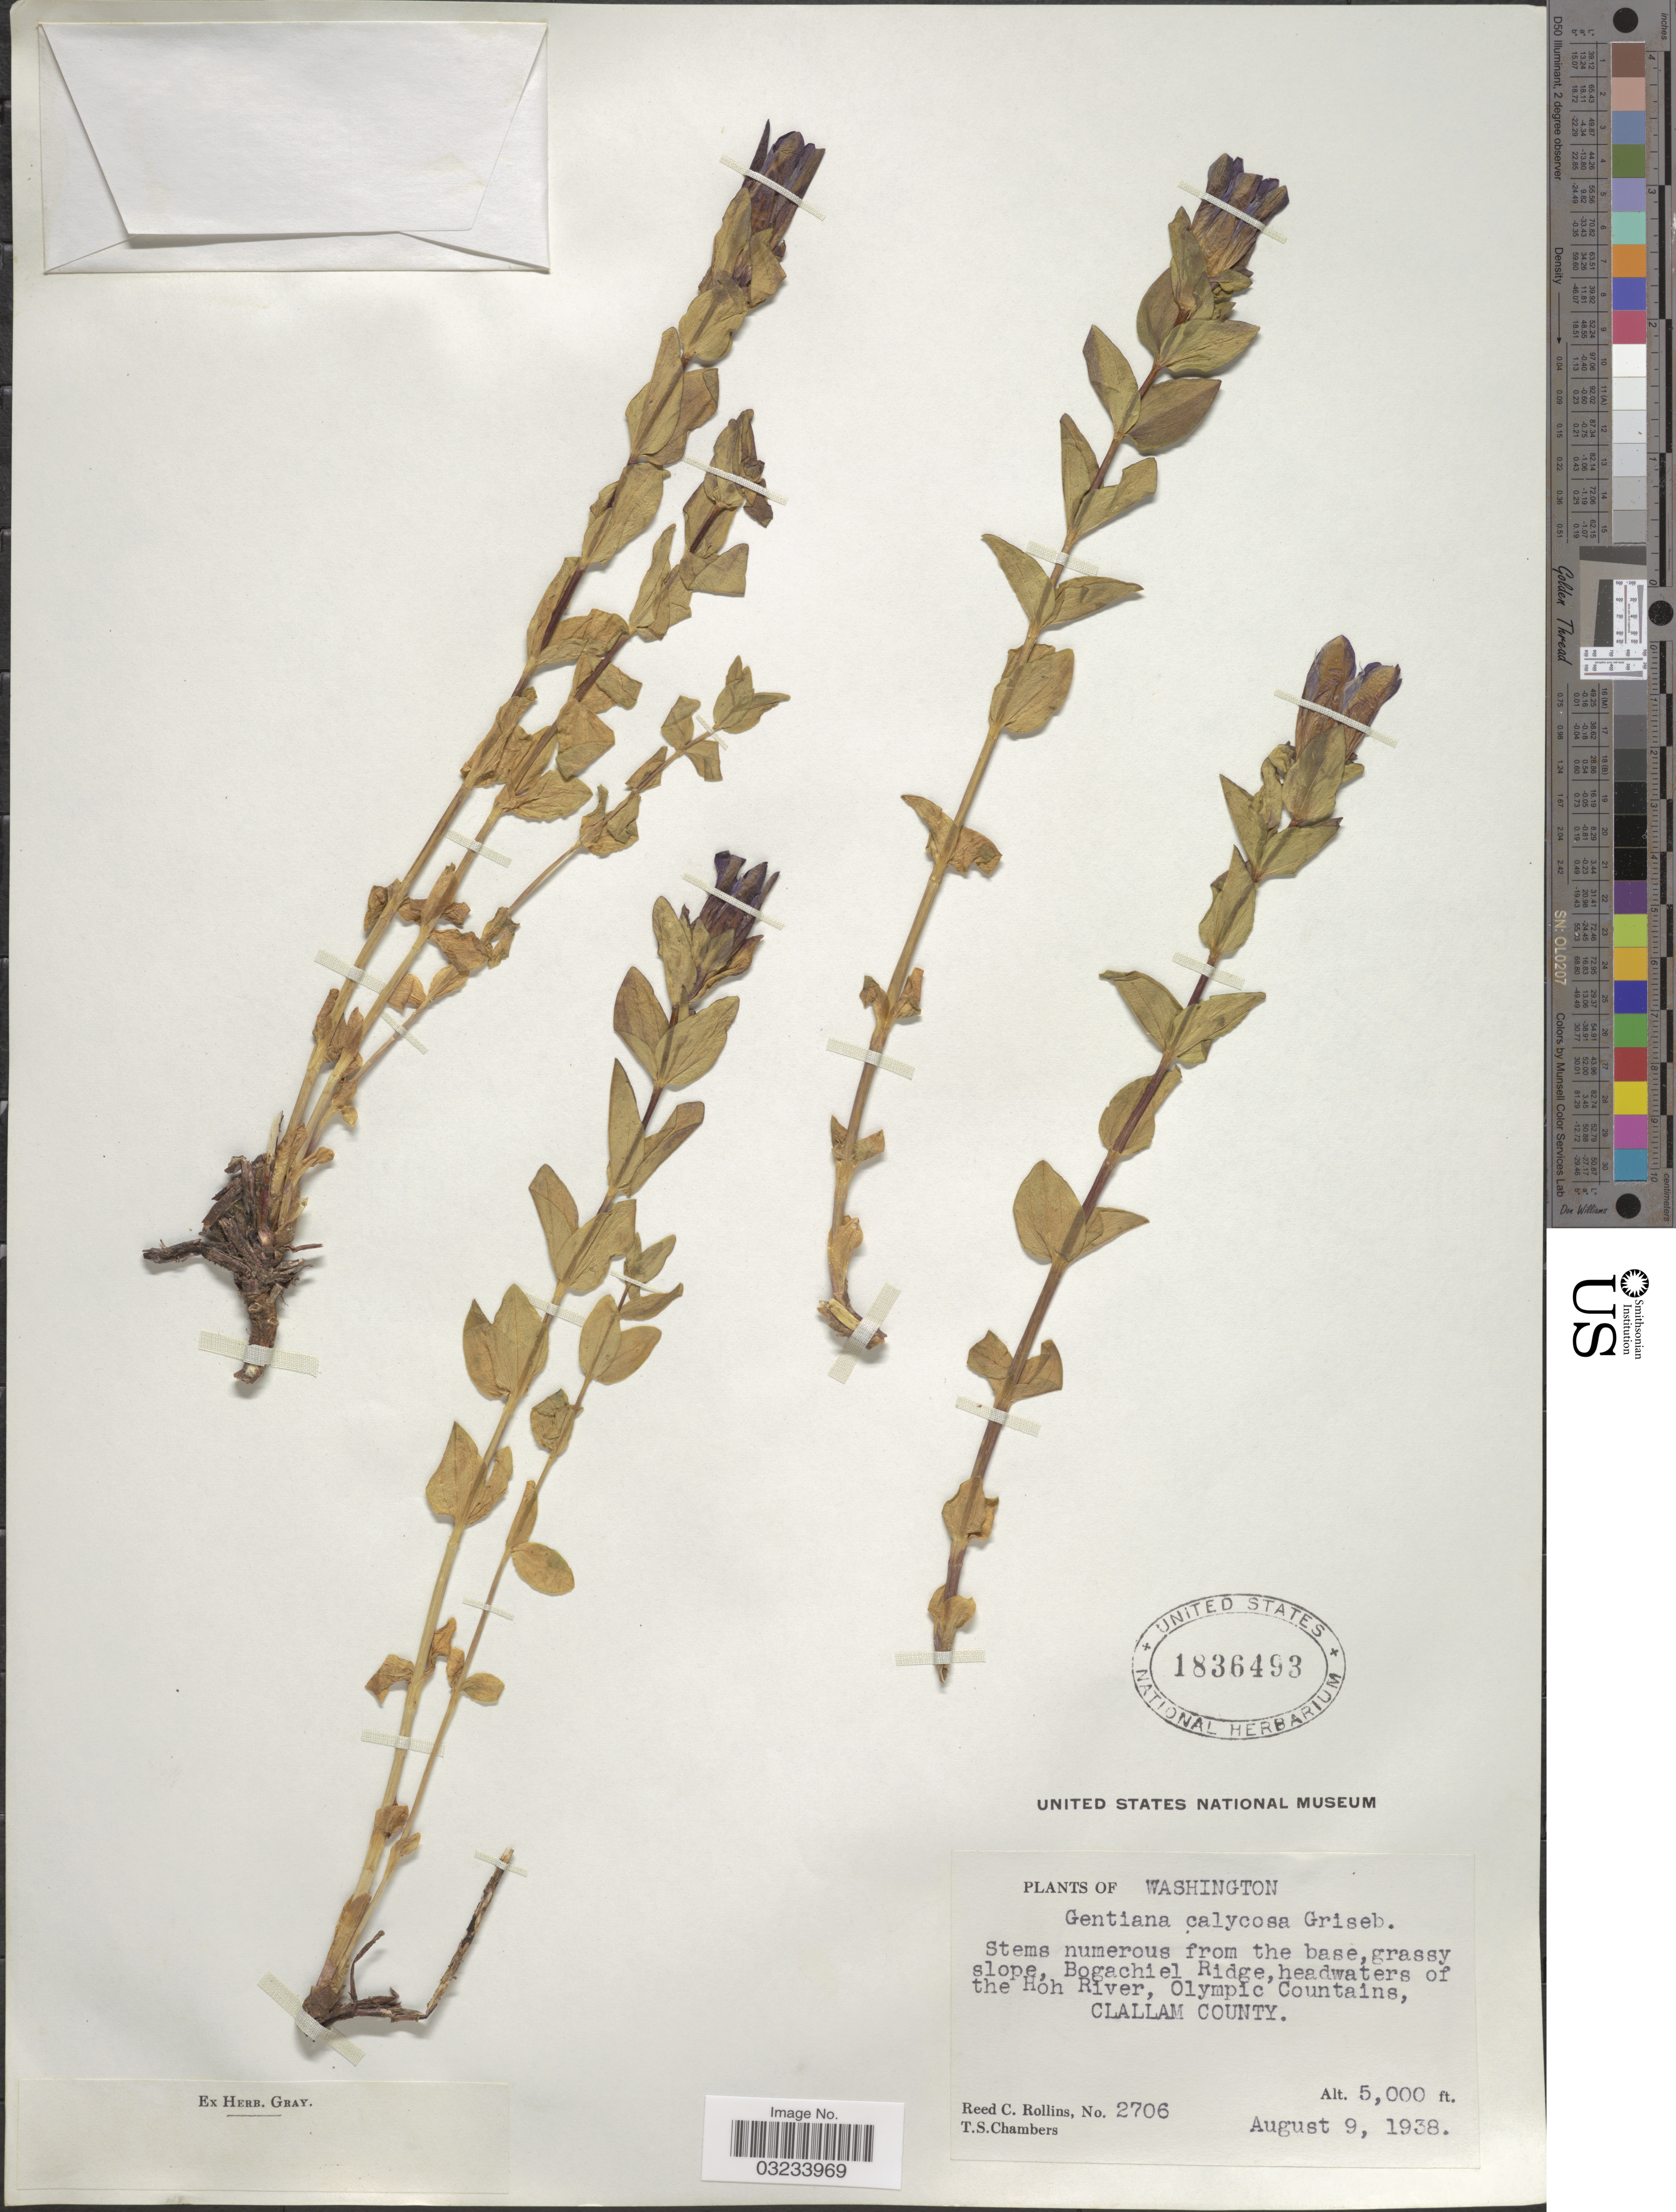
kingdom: Plantae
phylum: Tracheophyta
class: Magnoliopsida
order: Gentianales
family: Gentianaceae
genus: Gentiana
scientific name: Gentiana calycosa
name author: Griseb.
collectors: R. C. Rollins & T. Chambers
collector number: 2706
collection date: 1938-08-09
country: United States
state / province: Washington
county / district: Clallam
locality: Bogachiel Ridge, headwaters of the Hoh River, Olympic Countains, Clallam County.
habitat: grassy slope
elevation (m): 1524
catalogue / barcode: US 1836493